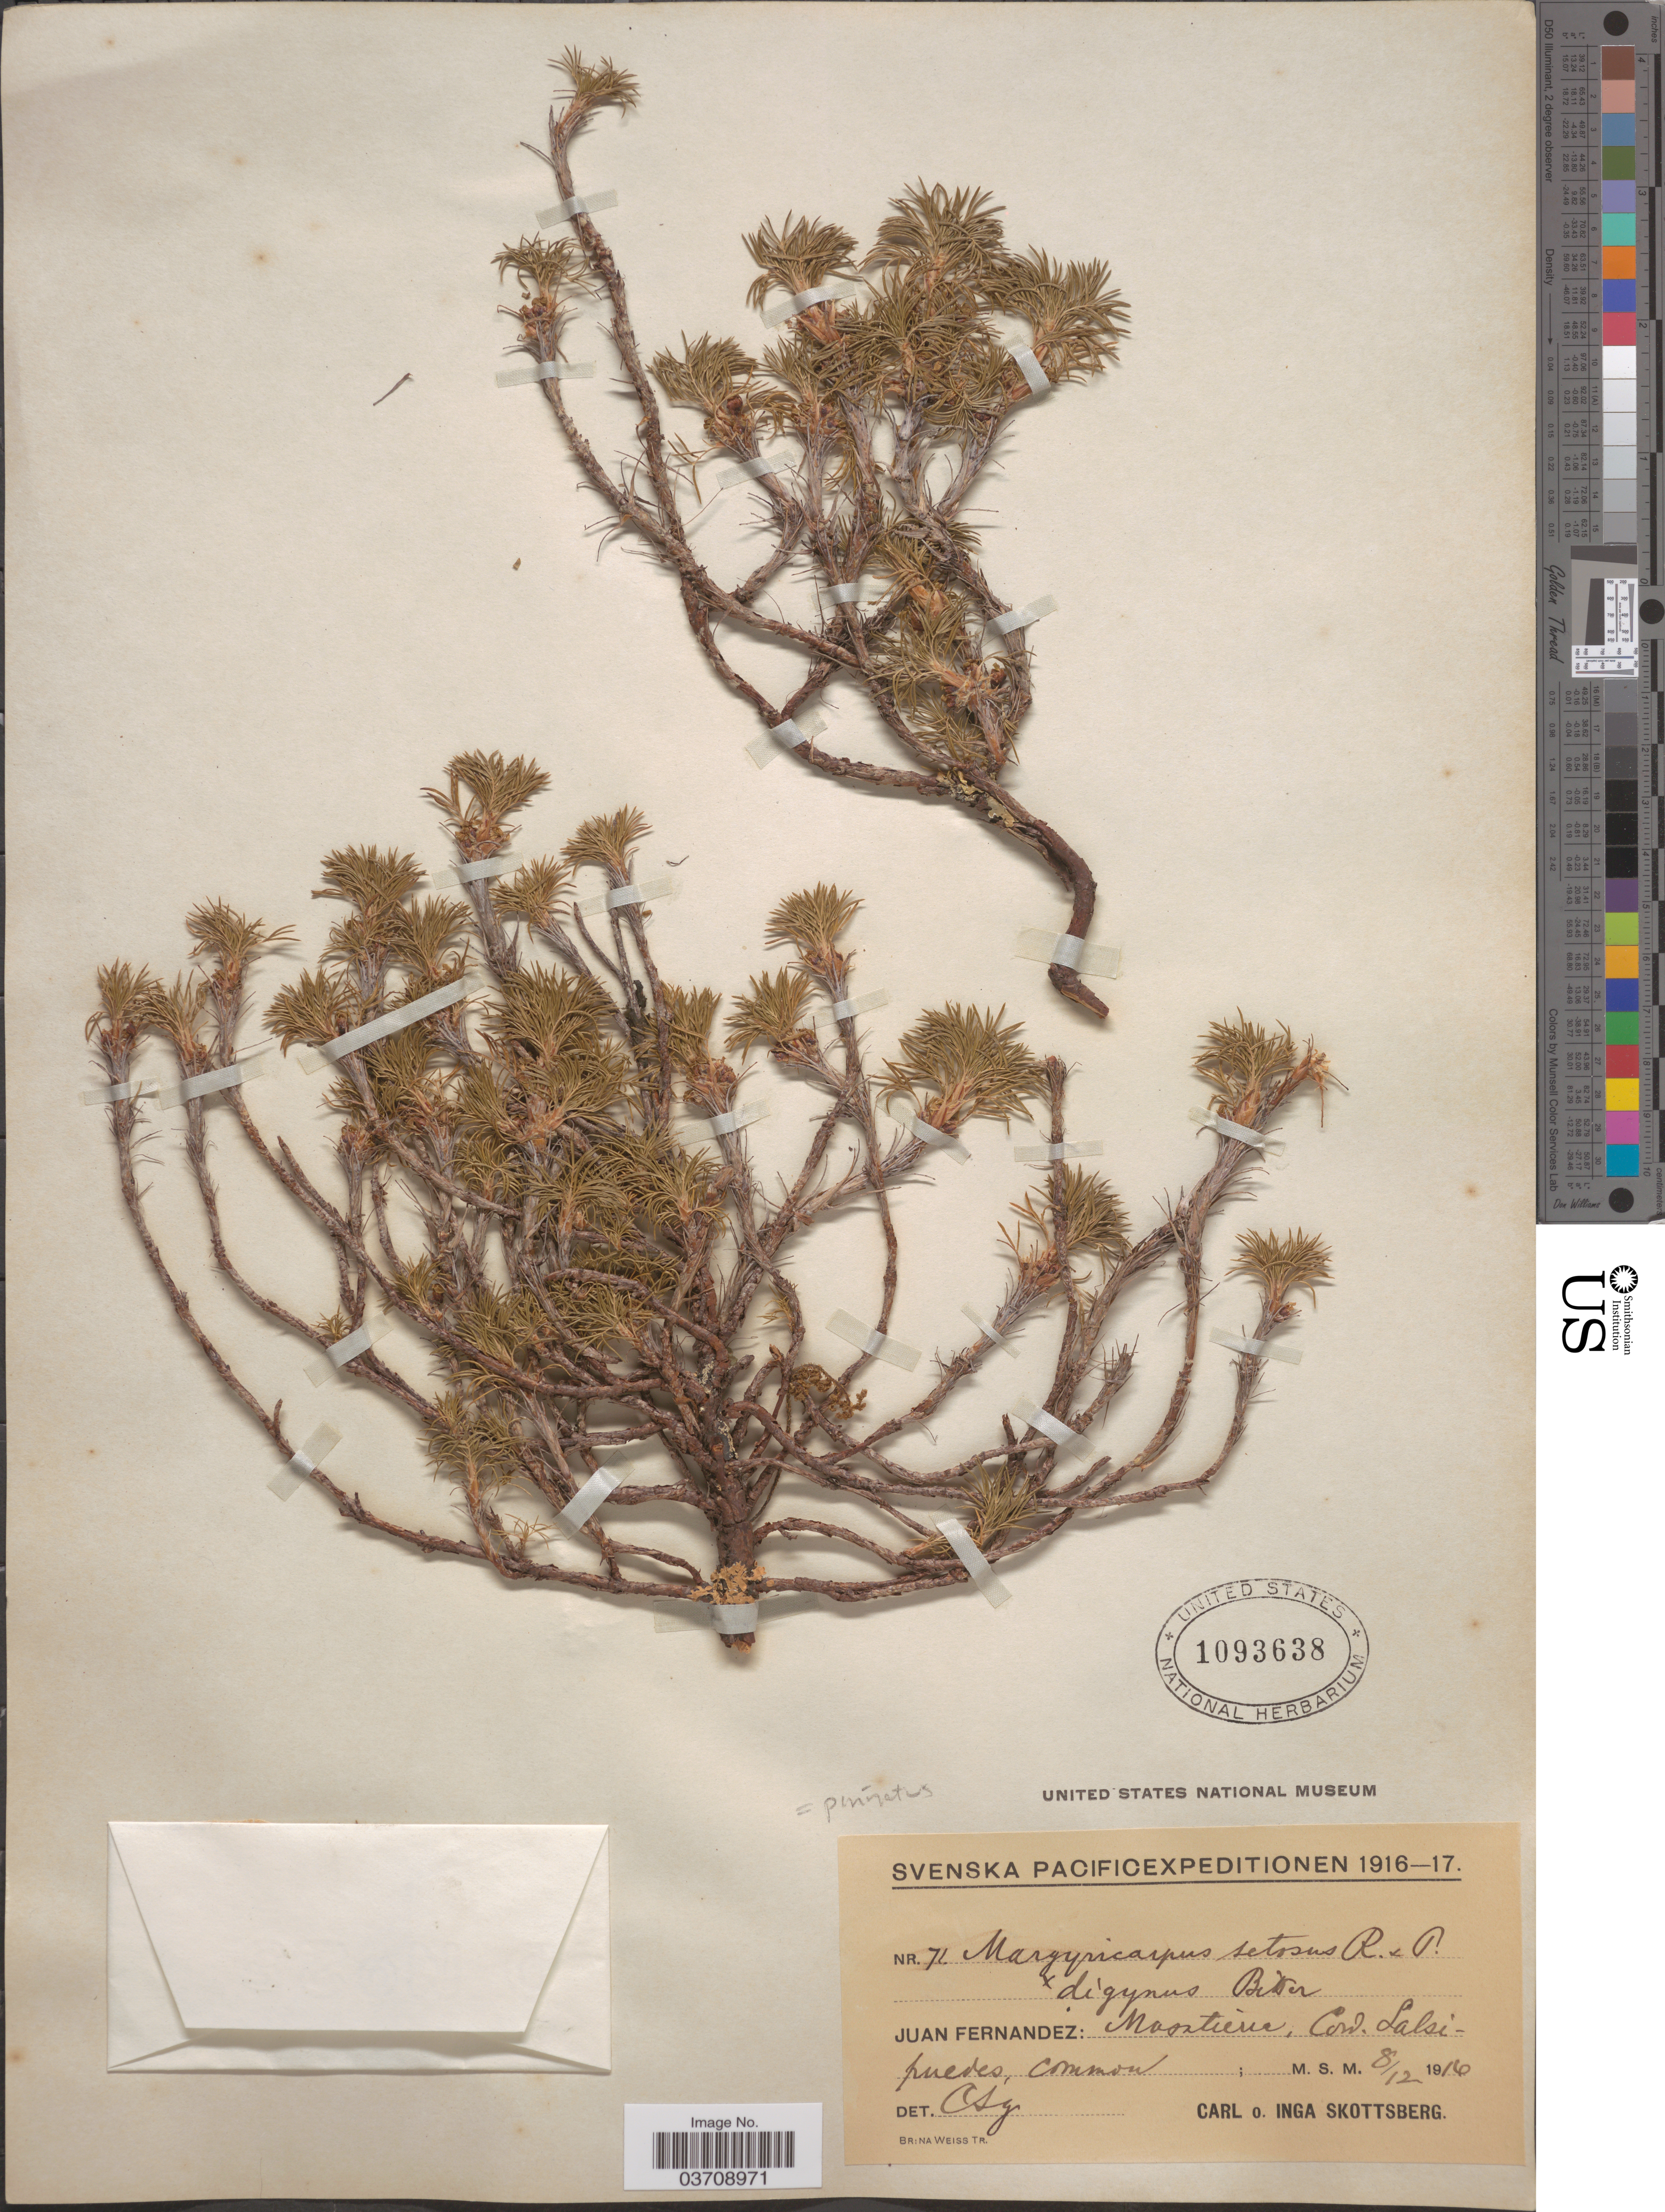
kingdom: Plantae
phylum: Tracheophyta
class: Magnoliopsida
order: Rosales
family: Rosaceae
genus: Margyricarpus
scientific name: Margyricarpus pinnatus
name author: (Lam.) Kuntze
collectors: C. Skottsberg & I. Skottsberg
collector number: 71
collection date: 1916-12-08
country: Chile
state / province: Valparaíso (V)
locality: Juan Fernandez: Masatierra, Cord. Salsipuedes.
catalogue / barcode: US 1093638